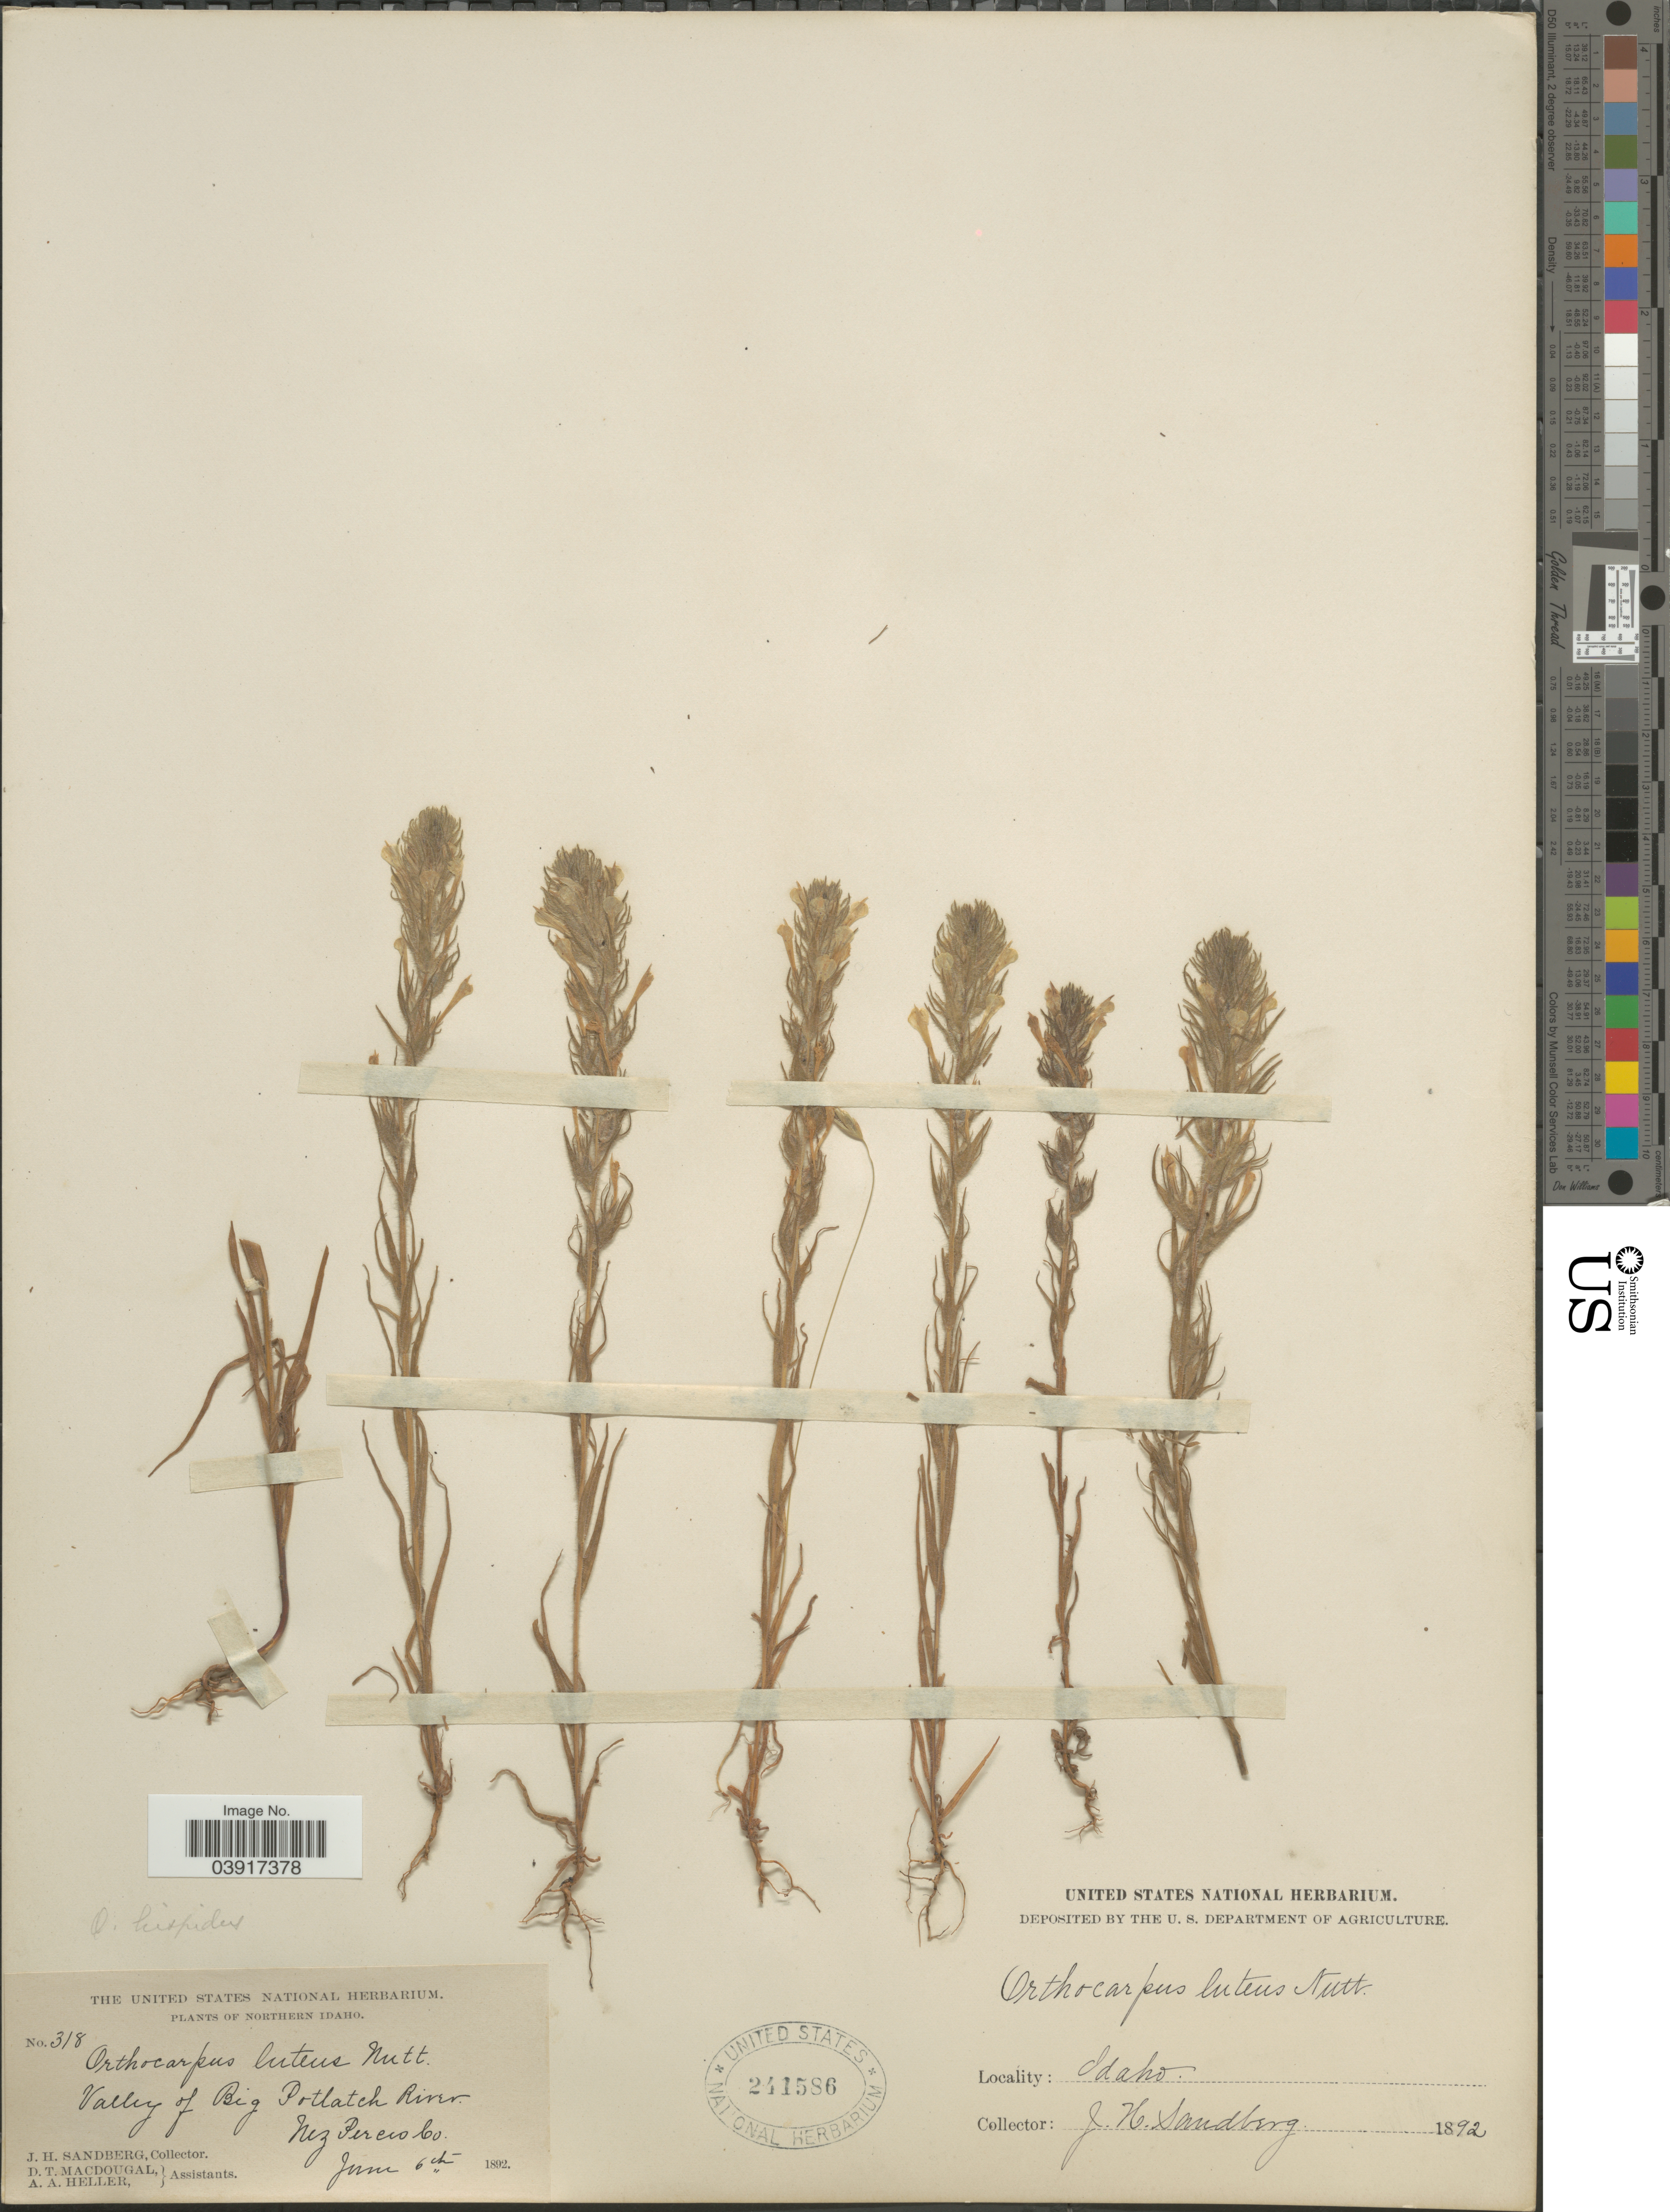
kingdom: Plantae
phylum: Tracheophyta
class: Magnoliopsida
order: Lamiales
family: Orobanchaceae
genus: Orthocarpus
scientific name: Orthocarpus hispidus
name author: Benth.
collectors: J. H. Sandberg, D. T. MacDougal & A. A. Heller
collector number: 318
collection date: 1892-06-06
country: United States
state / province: Idaho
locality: Northern Idaho. Valley of Big Potlatch River. Nez Perces Co.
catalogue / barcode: US 241586